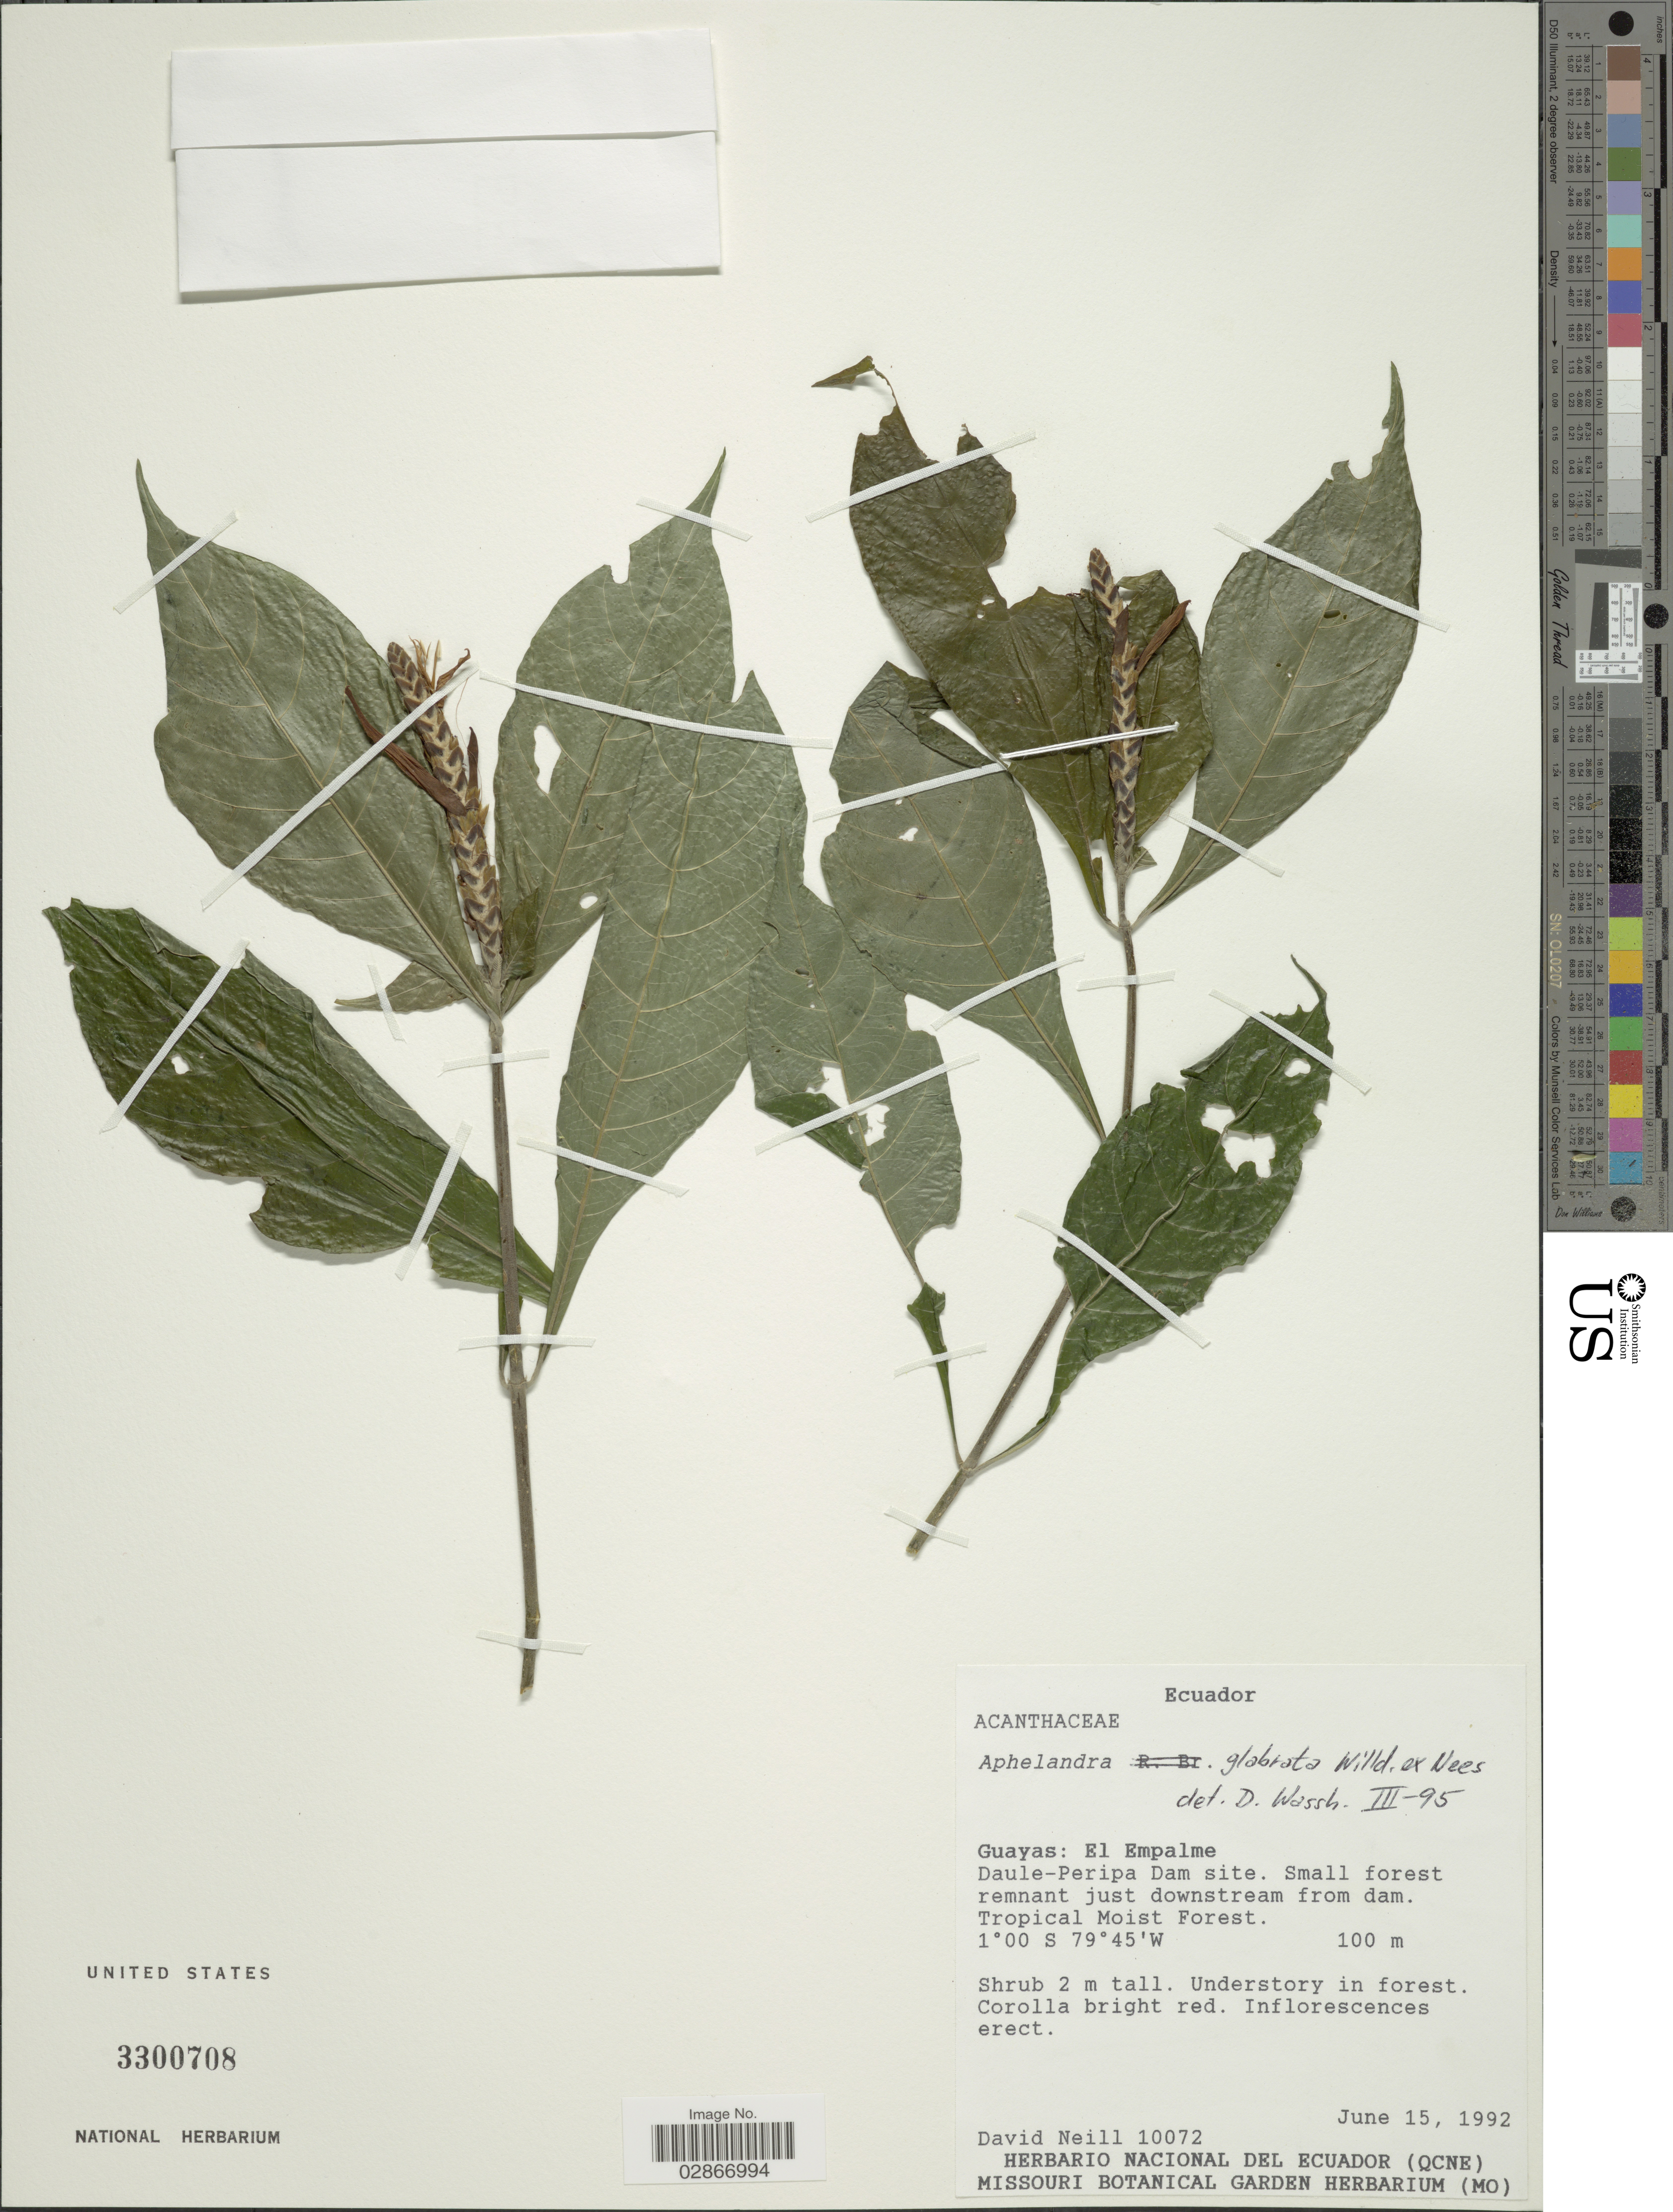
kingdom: Plantae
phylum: Tracheophyta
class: Magnoliopsida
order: Lamiales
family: Acanthaceae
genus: Aphelandra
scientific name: Aphelandra glabrata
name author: Willd. ex Nees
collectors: D. Neill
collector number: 10072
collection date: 1992-06-15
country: Ecuador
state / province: Guayas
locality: El Empalme. Daule-Peripa Dam site.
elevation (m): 100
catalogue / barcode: US 3300708